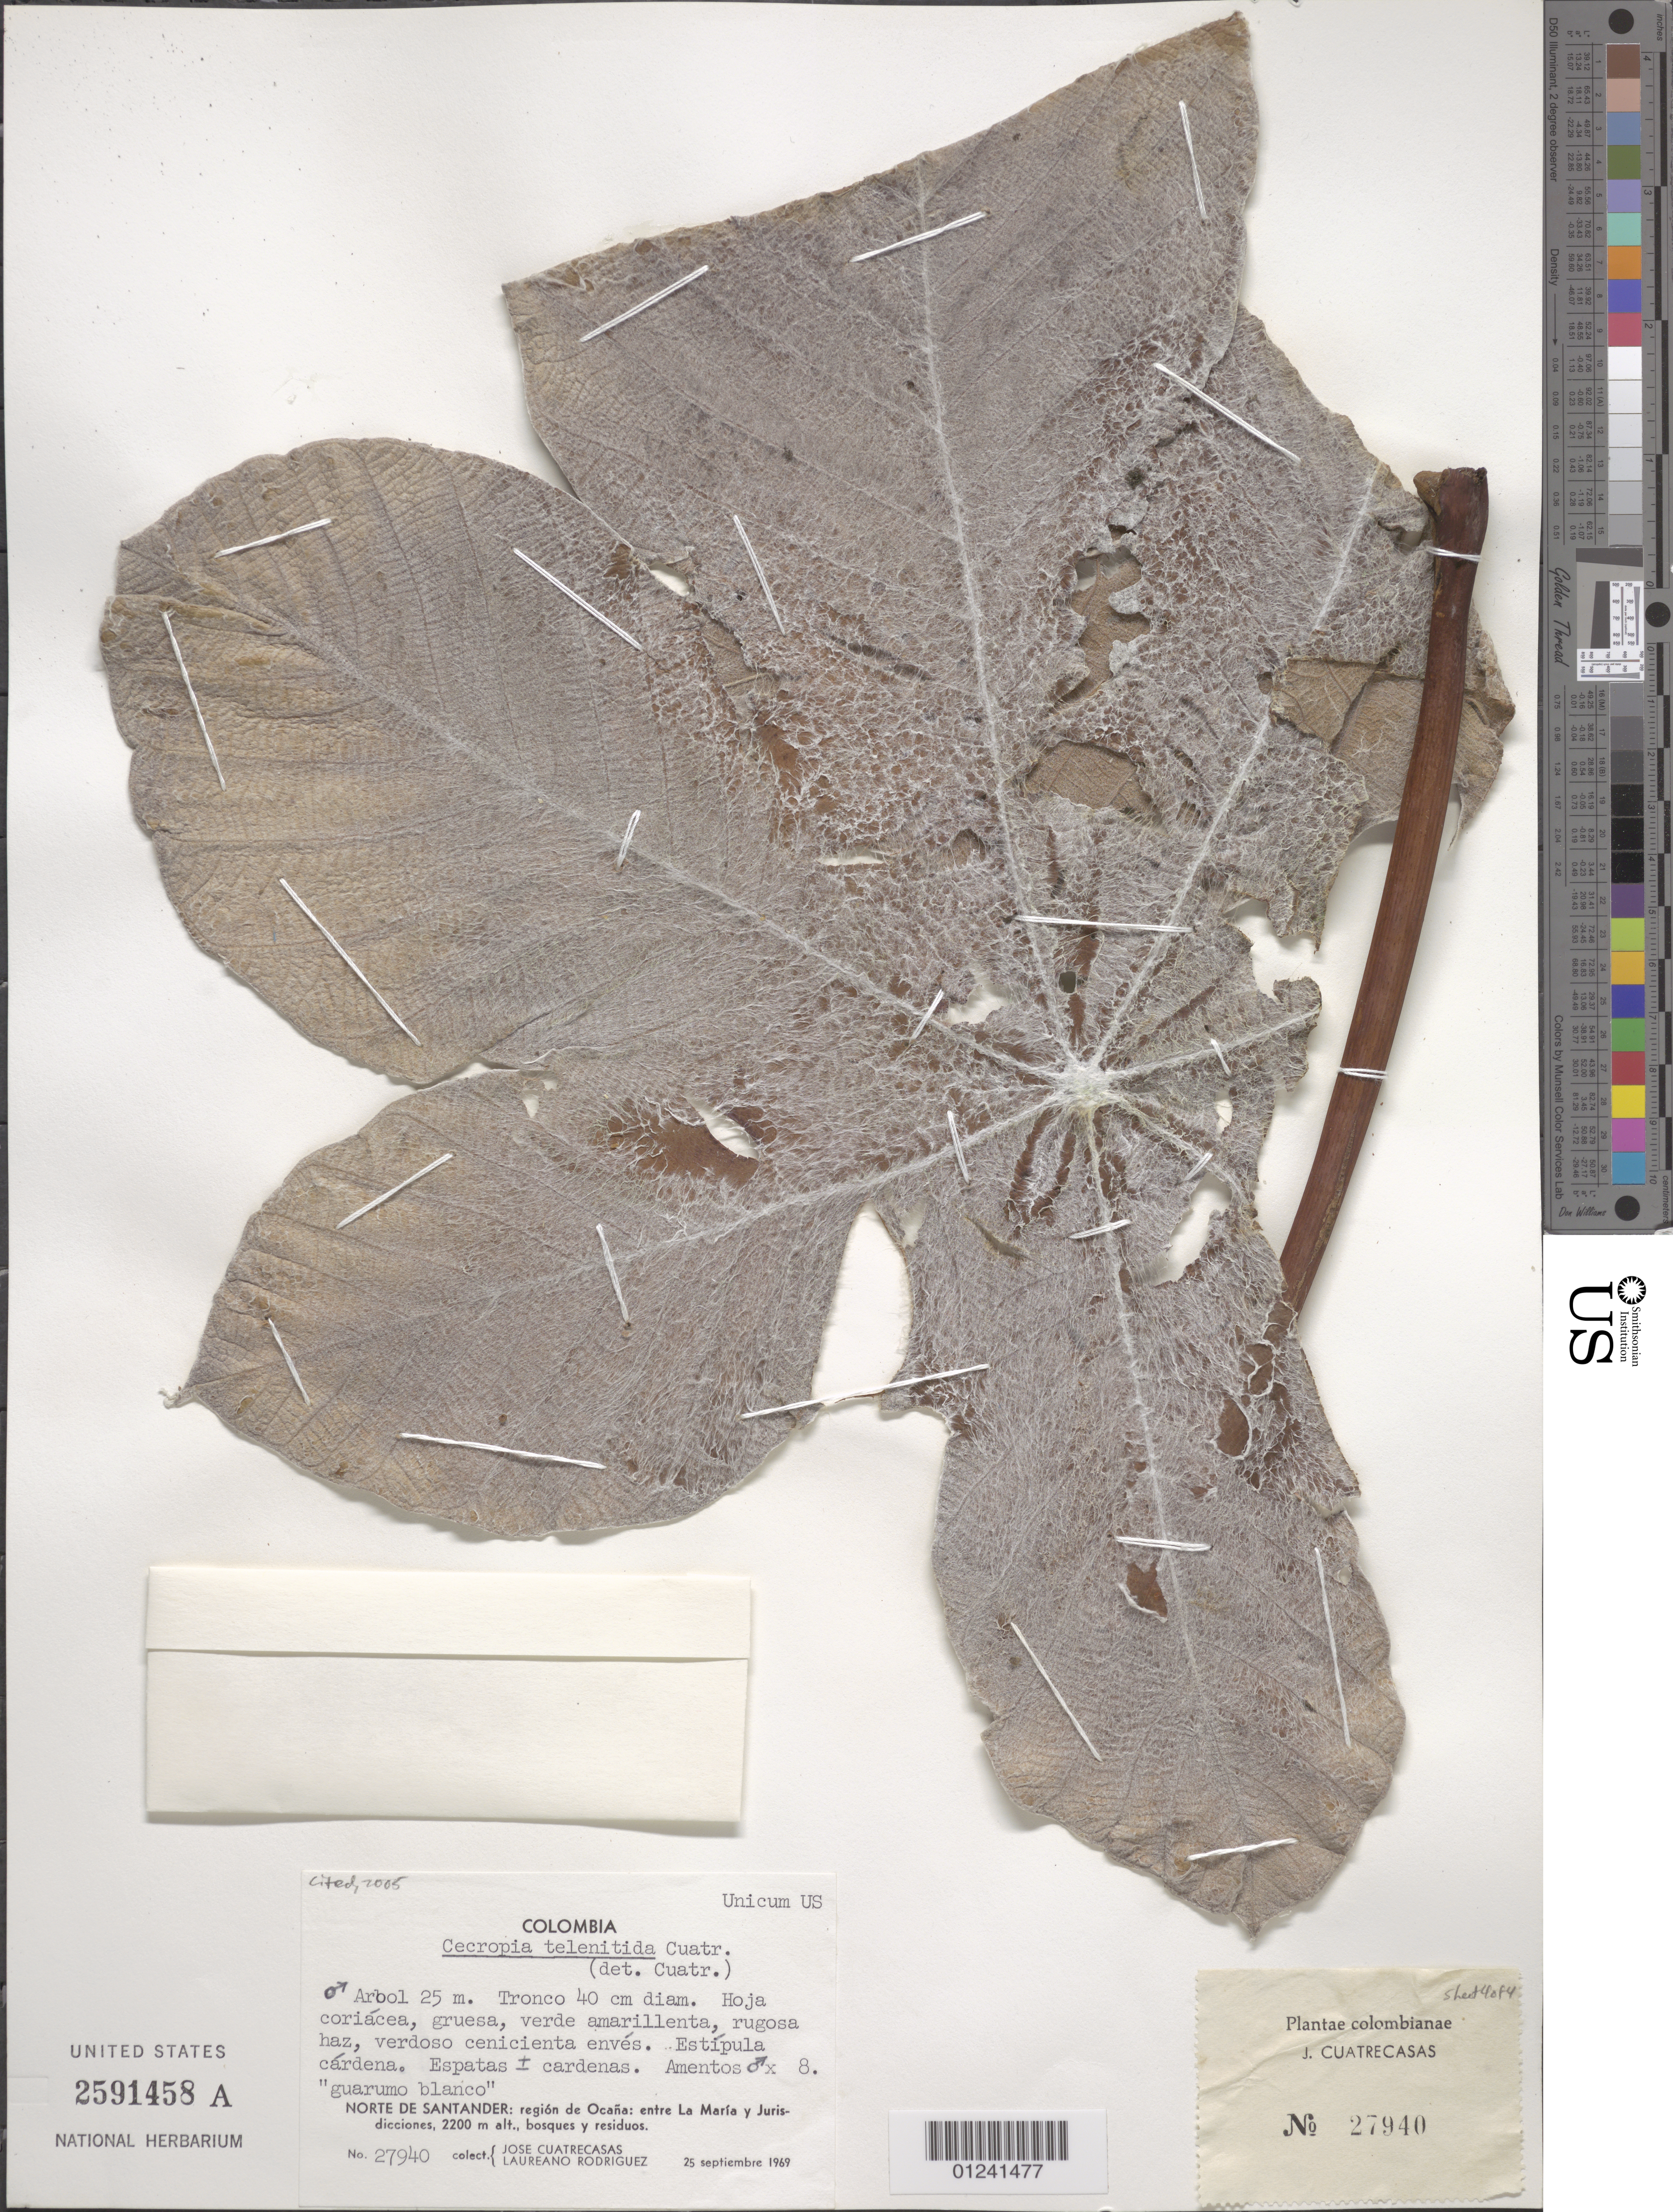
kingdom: Plantae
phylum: Tracheophyta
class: Magnoliopsida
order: Rosales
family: Urticaceae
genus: Cecropia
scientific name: Cecropia telenitida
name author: Cuatrec.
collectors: J. Cuatrecasas & L. Rodriguez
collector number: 27940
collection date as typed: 25 Sep 1969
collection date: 1969-09-25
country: Colombia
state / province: Norte de Santander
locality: Región de Ocaña, entre la Maria y Jurisdicciones,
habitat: bosques y residuos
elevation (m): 2200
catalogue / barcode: US 2591458